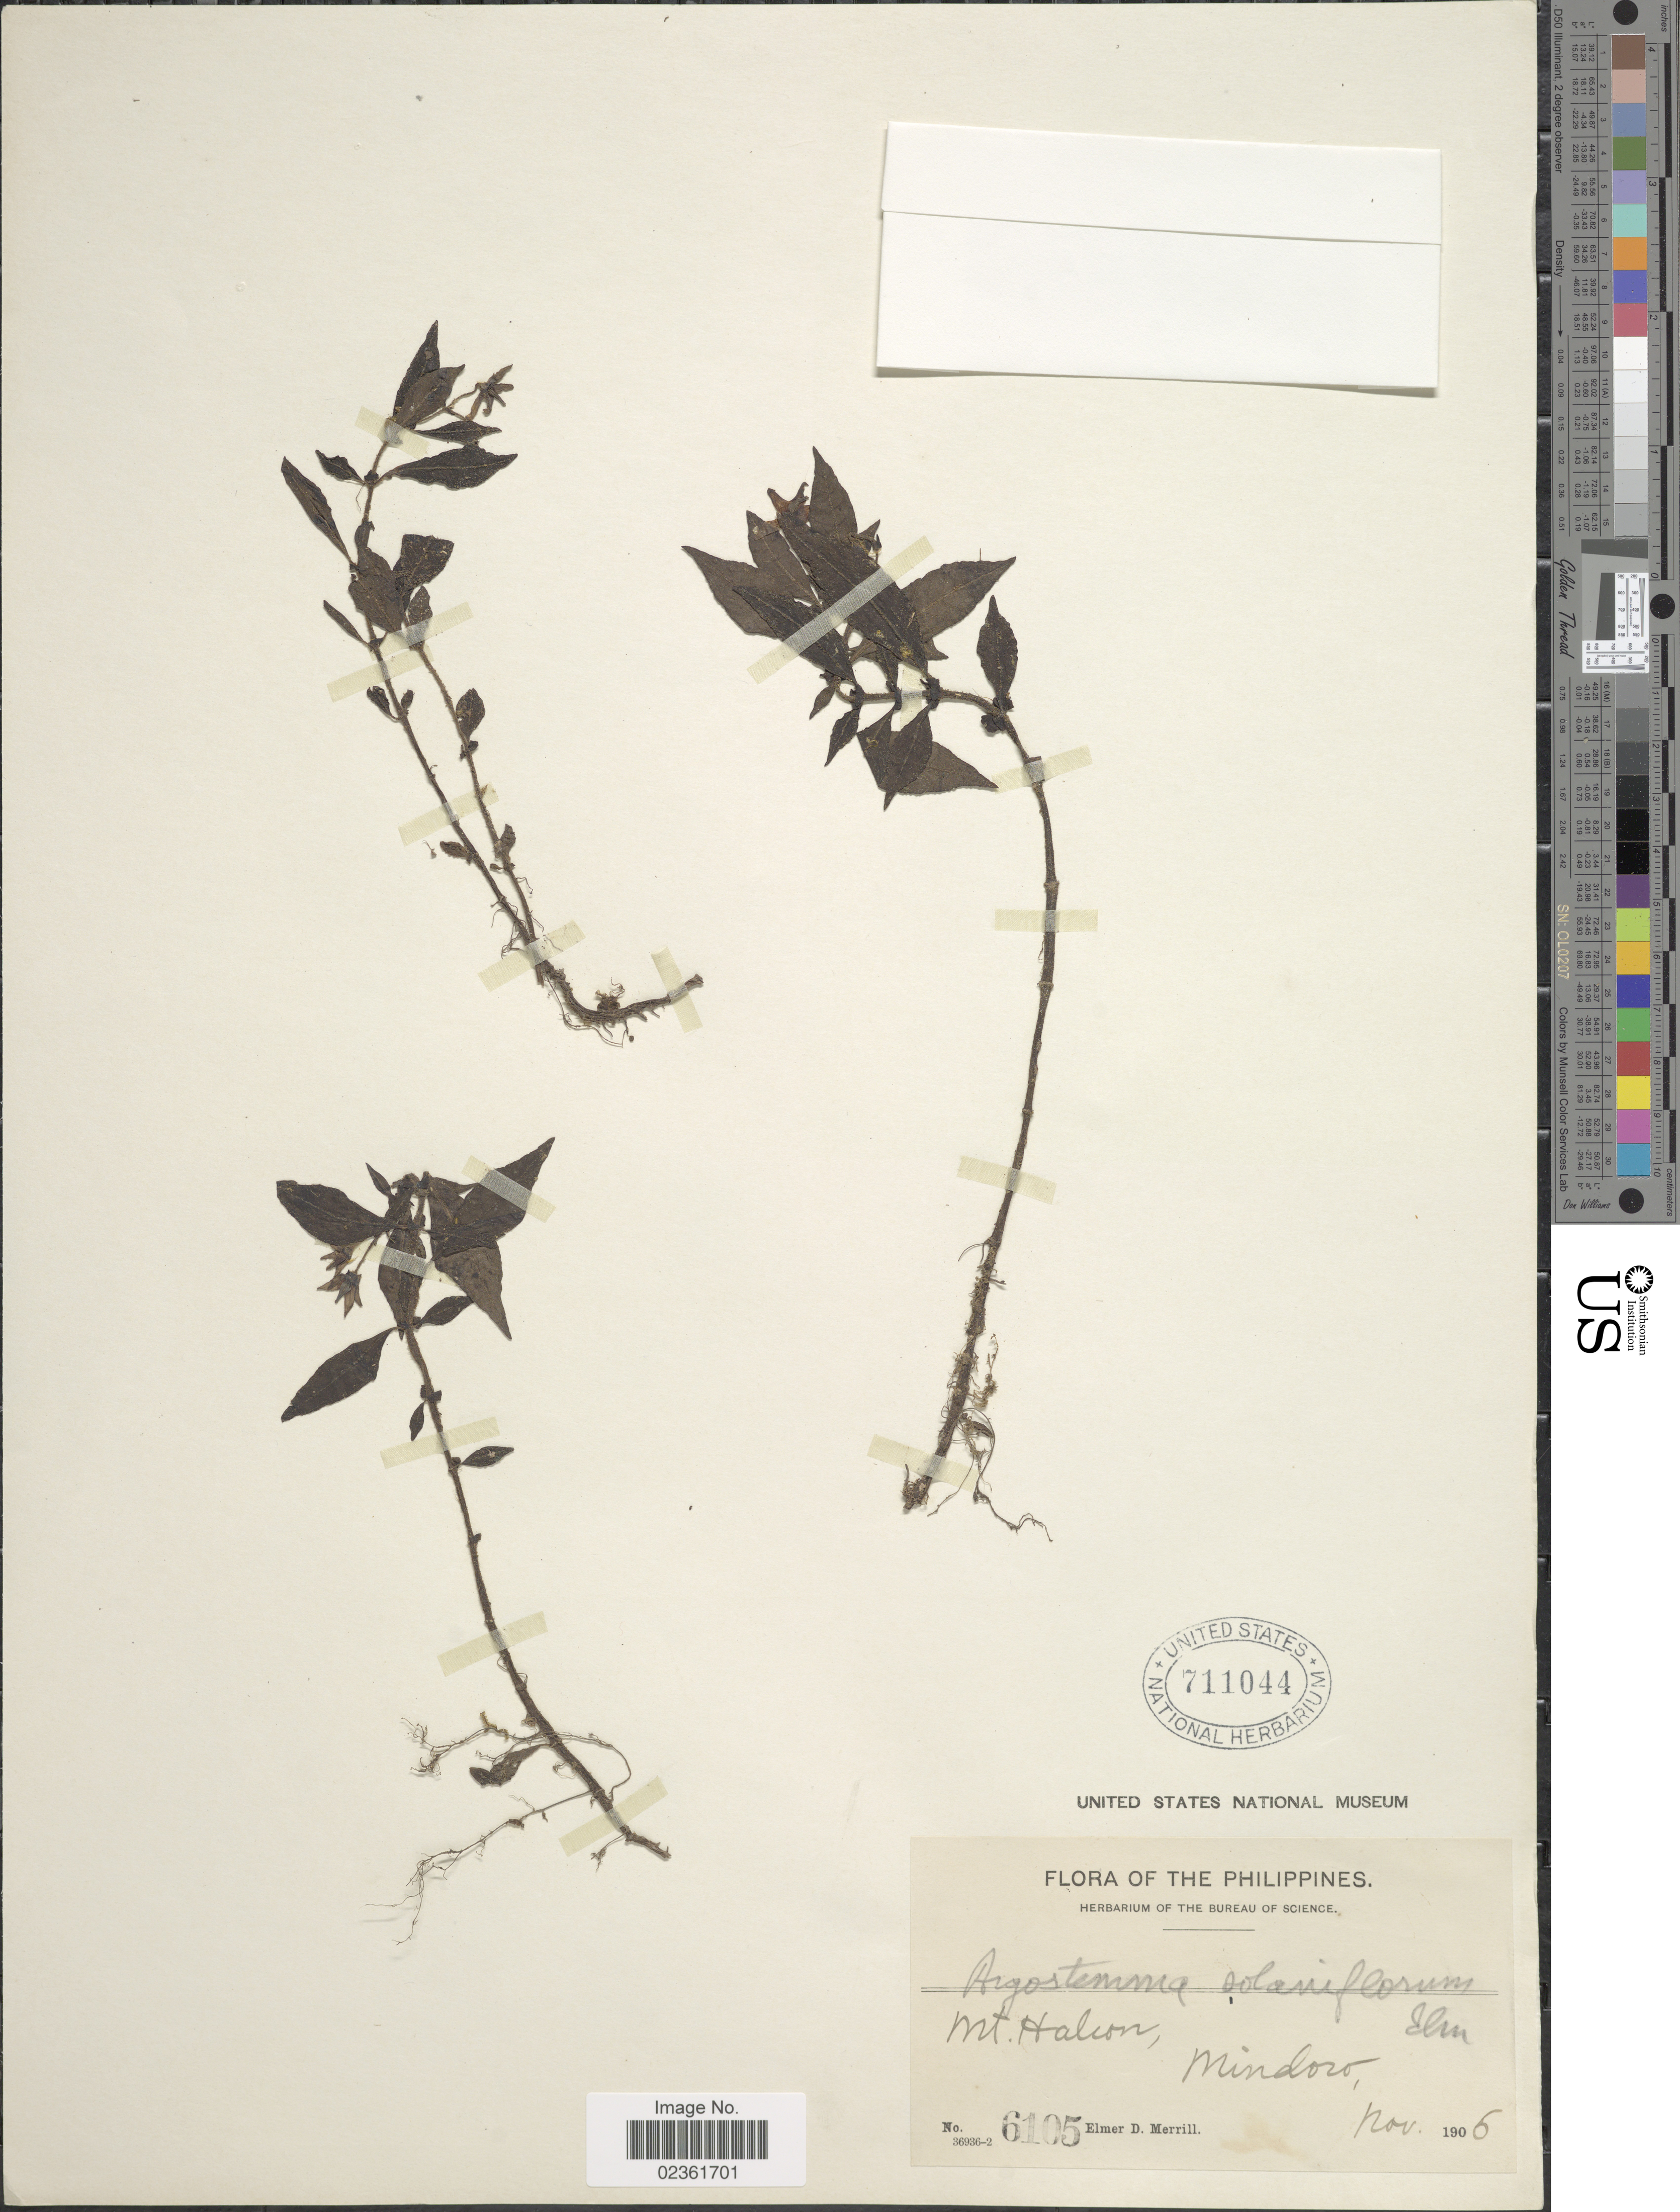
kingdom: Plantae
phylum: Tracheophyta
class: Magnoliopsida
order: Gentianales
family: Rubiaceae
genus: Argostemma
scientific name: Argostemma solaniflorum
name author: Elmer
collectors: E. D. Merrill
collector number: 6105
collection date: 1906-11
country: Philippines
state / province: Mimaropa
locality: Mt. Halcon, Mindoro.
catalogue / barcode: US 711044